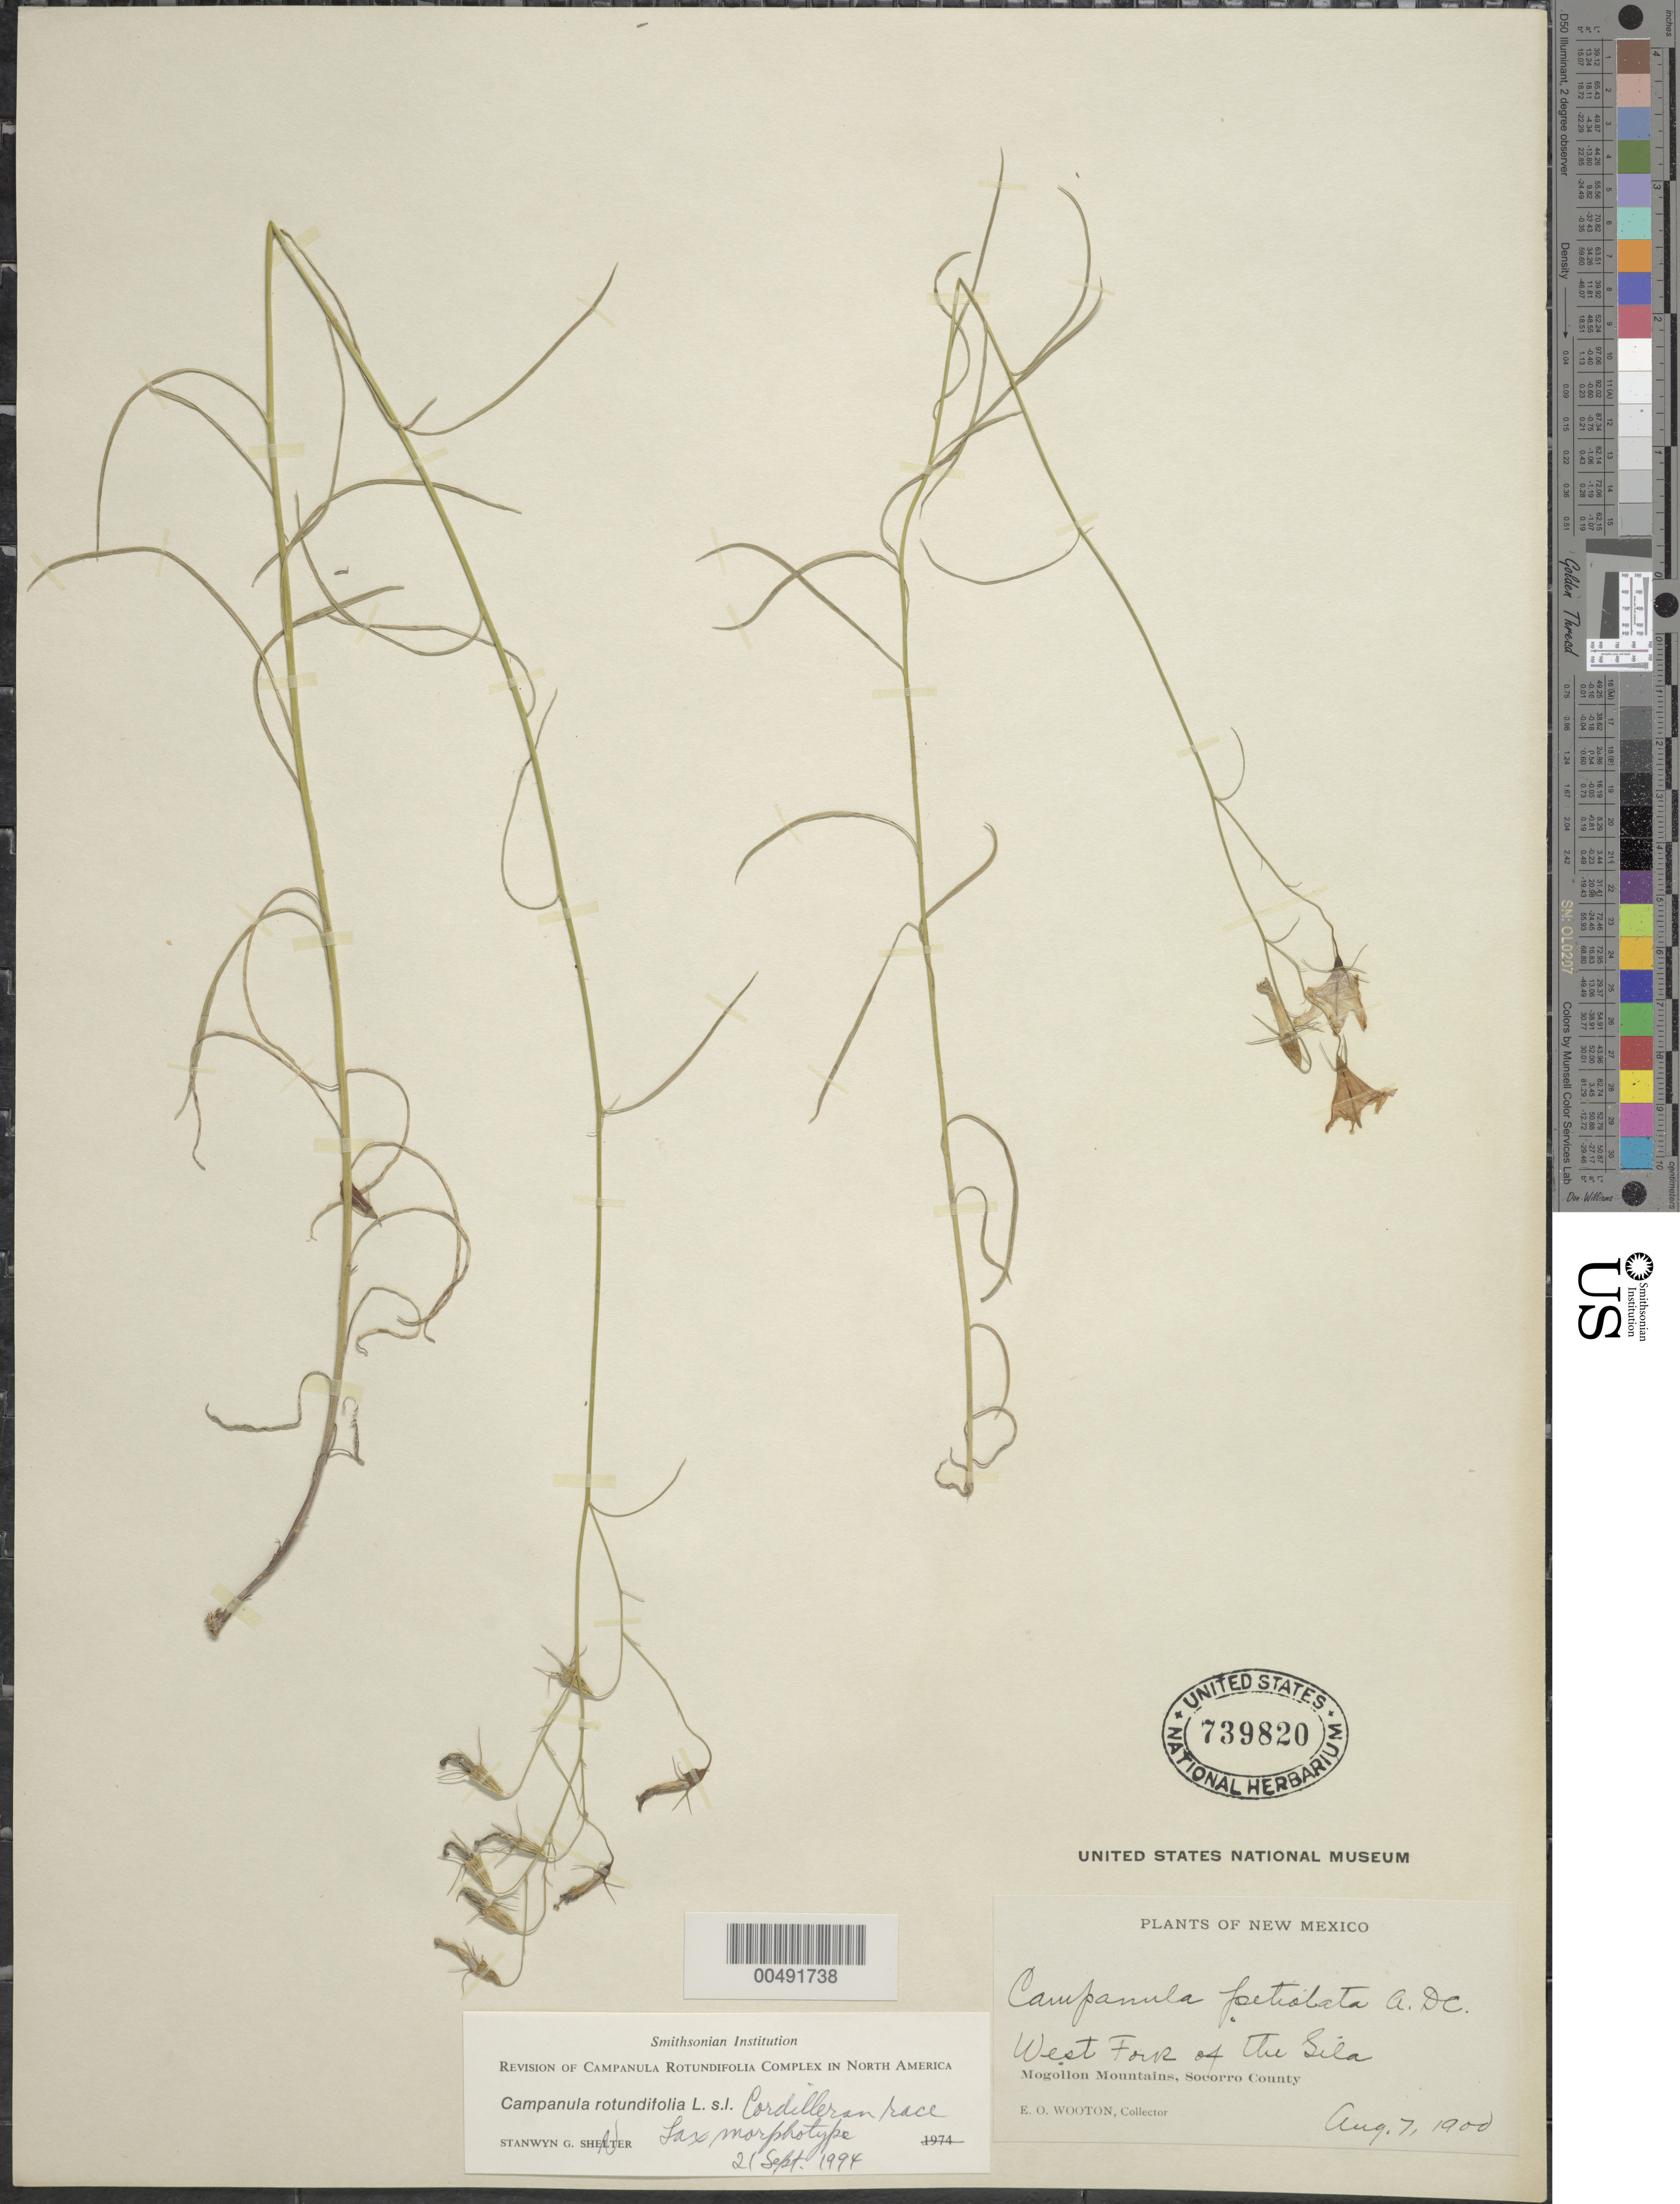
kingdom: Plantae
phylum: Tracheophyta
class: Magnoliopsida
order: Asterales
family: Campanulaceae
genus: Campanula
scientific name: Campanula rotundifolia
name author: L.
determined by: Shetler, Stanwyn G., (US), NMNH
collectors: E. O. Wooton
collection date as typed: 07 Aug 1900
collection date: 1900-08-07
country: United States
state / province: New Mexico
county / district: Socorro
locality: West Fork of the Gila River, Mogollon Mountains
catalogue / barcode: US 739820